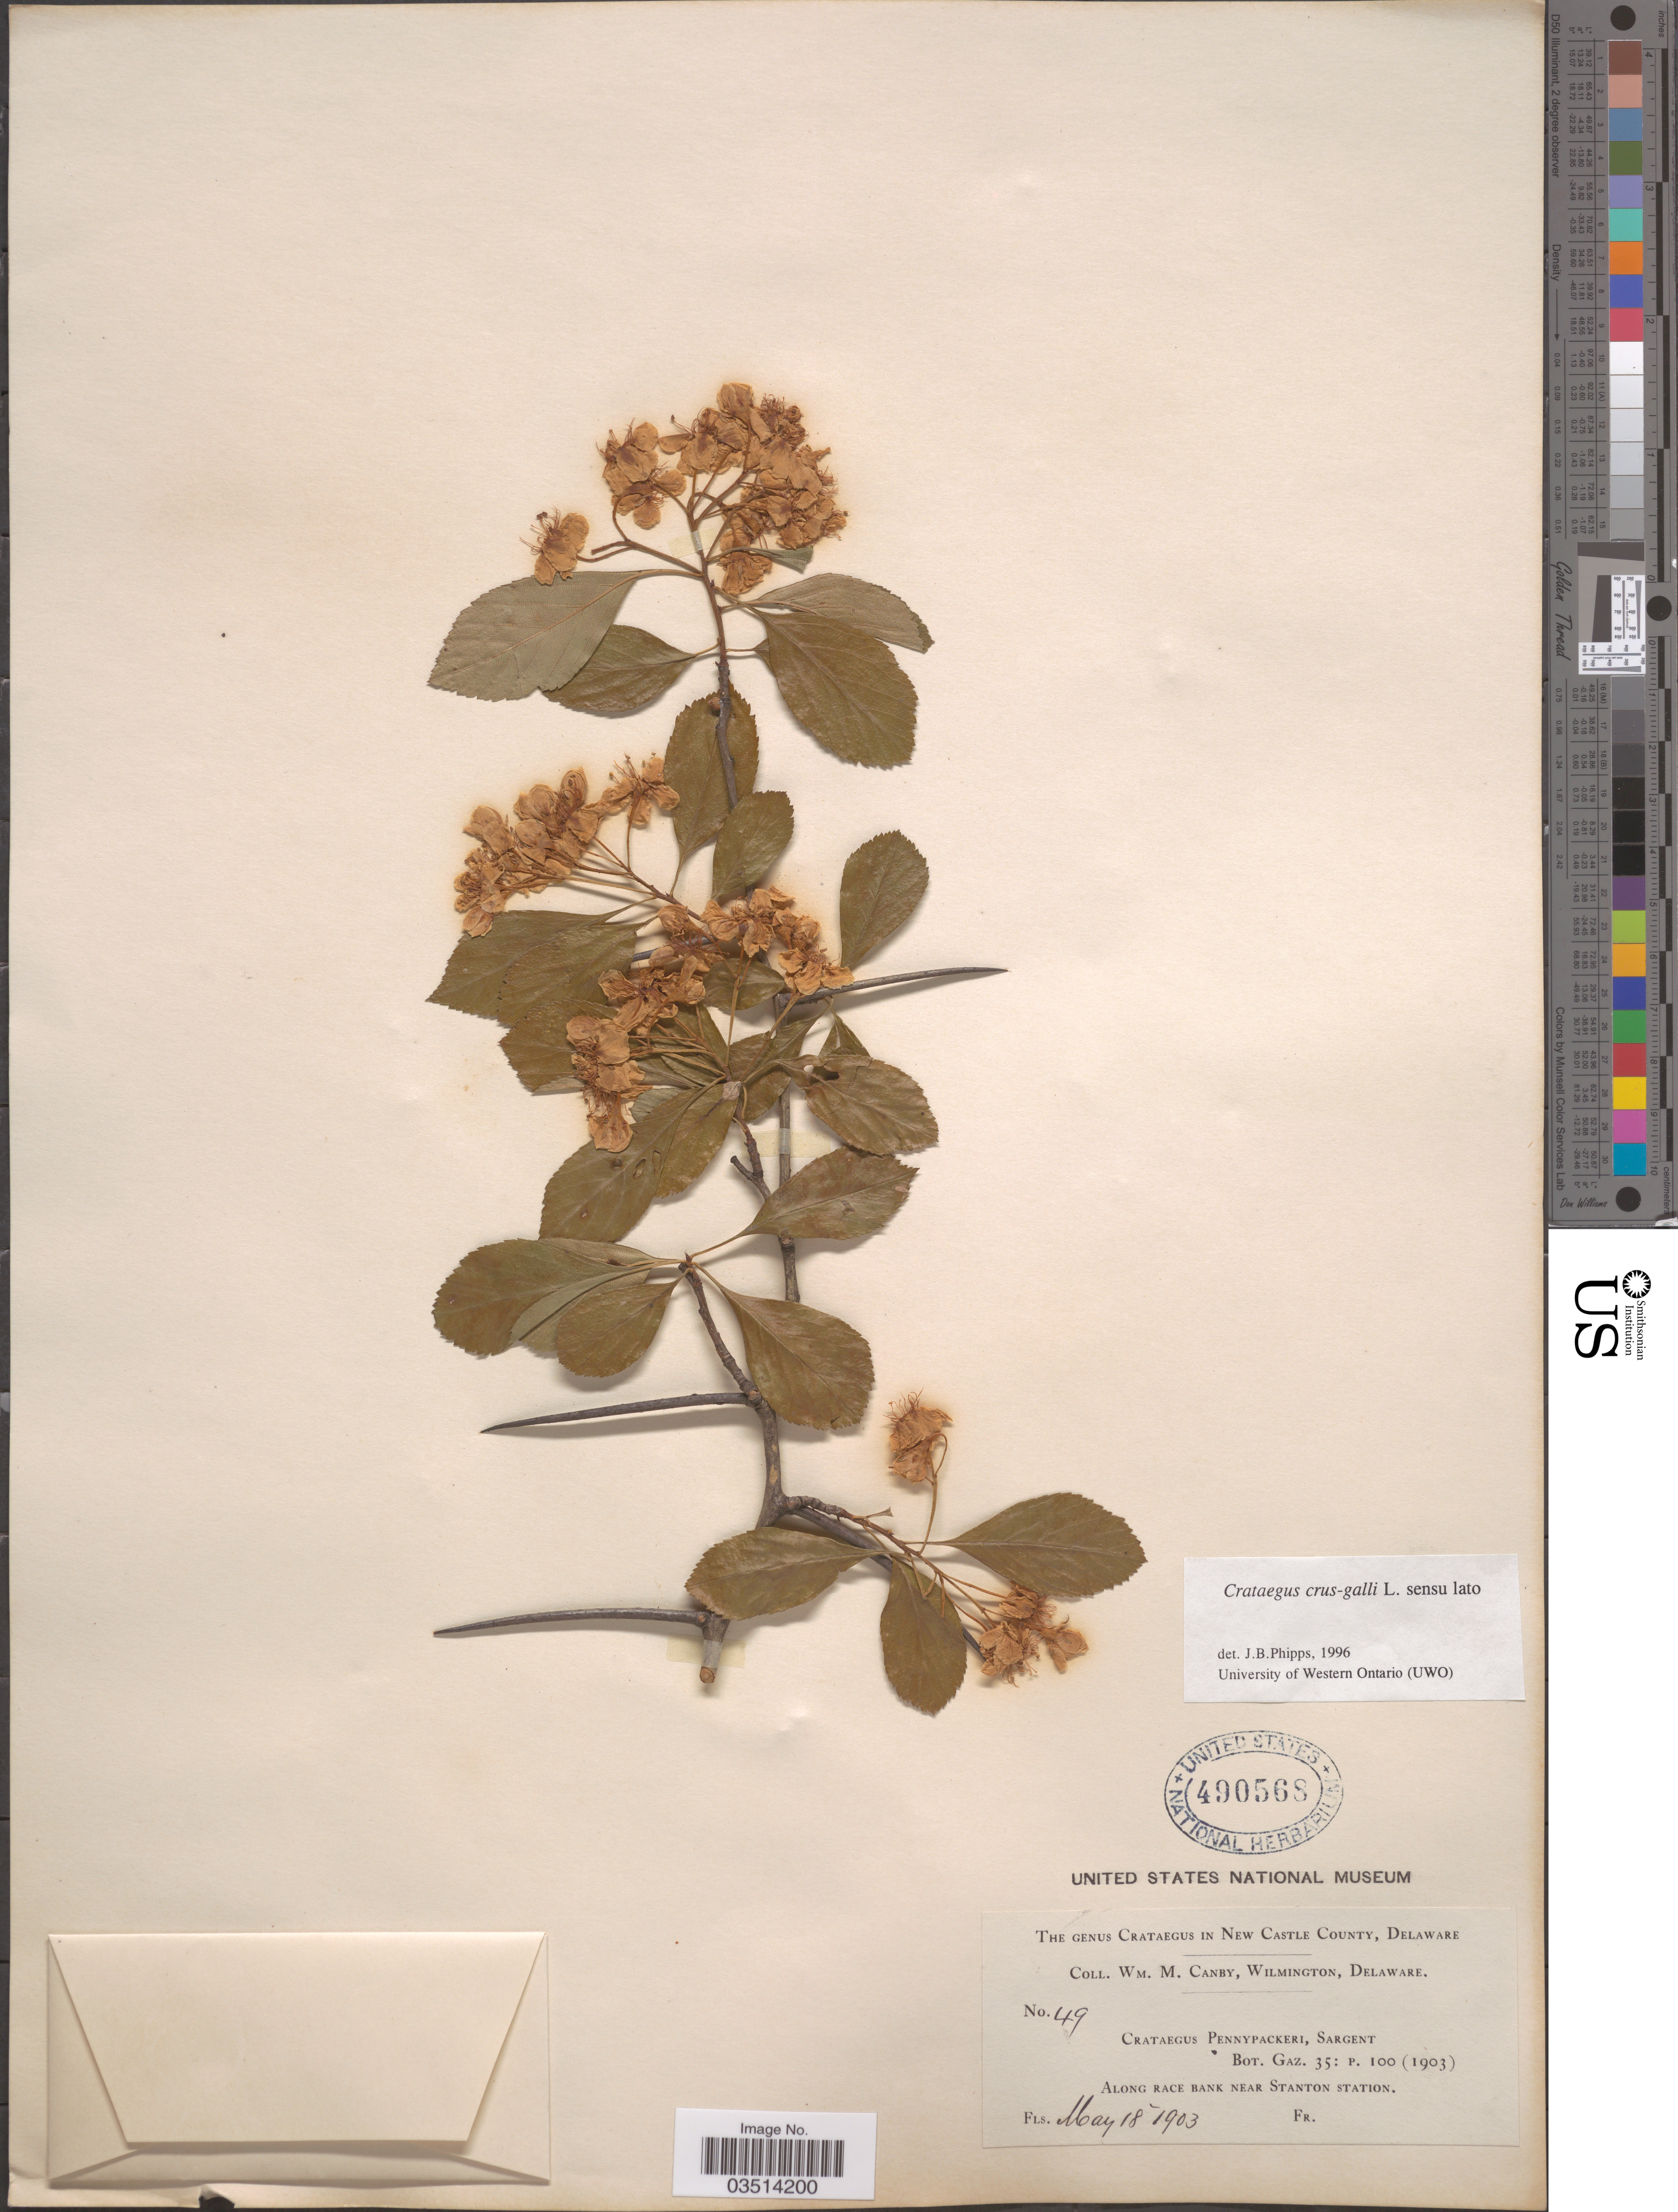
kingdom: Plantae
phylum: Tracheophyta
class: Magnoliopsida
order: Rosales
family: Rosaceae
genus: Crataegus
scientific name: Crataegus crus-galli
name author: L.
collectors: W. M. Canby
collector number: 49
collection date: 1903-05-18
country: United States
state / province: Delaware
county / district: New Castle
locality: New Castle County. Along race bank near Stanton Station.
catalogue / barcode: US 490568